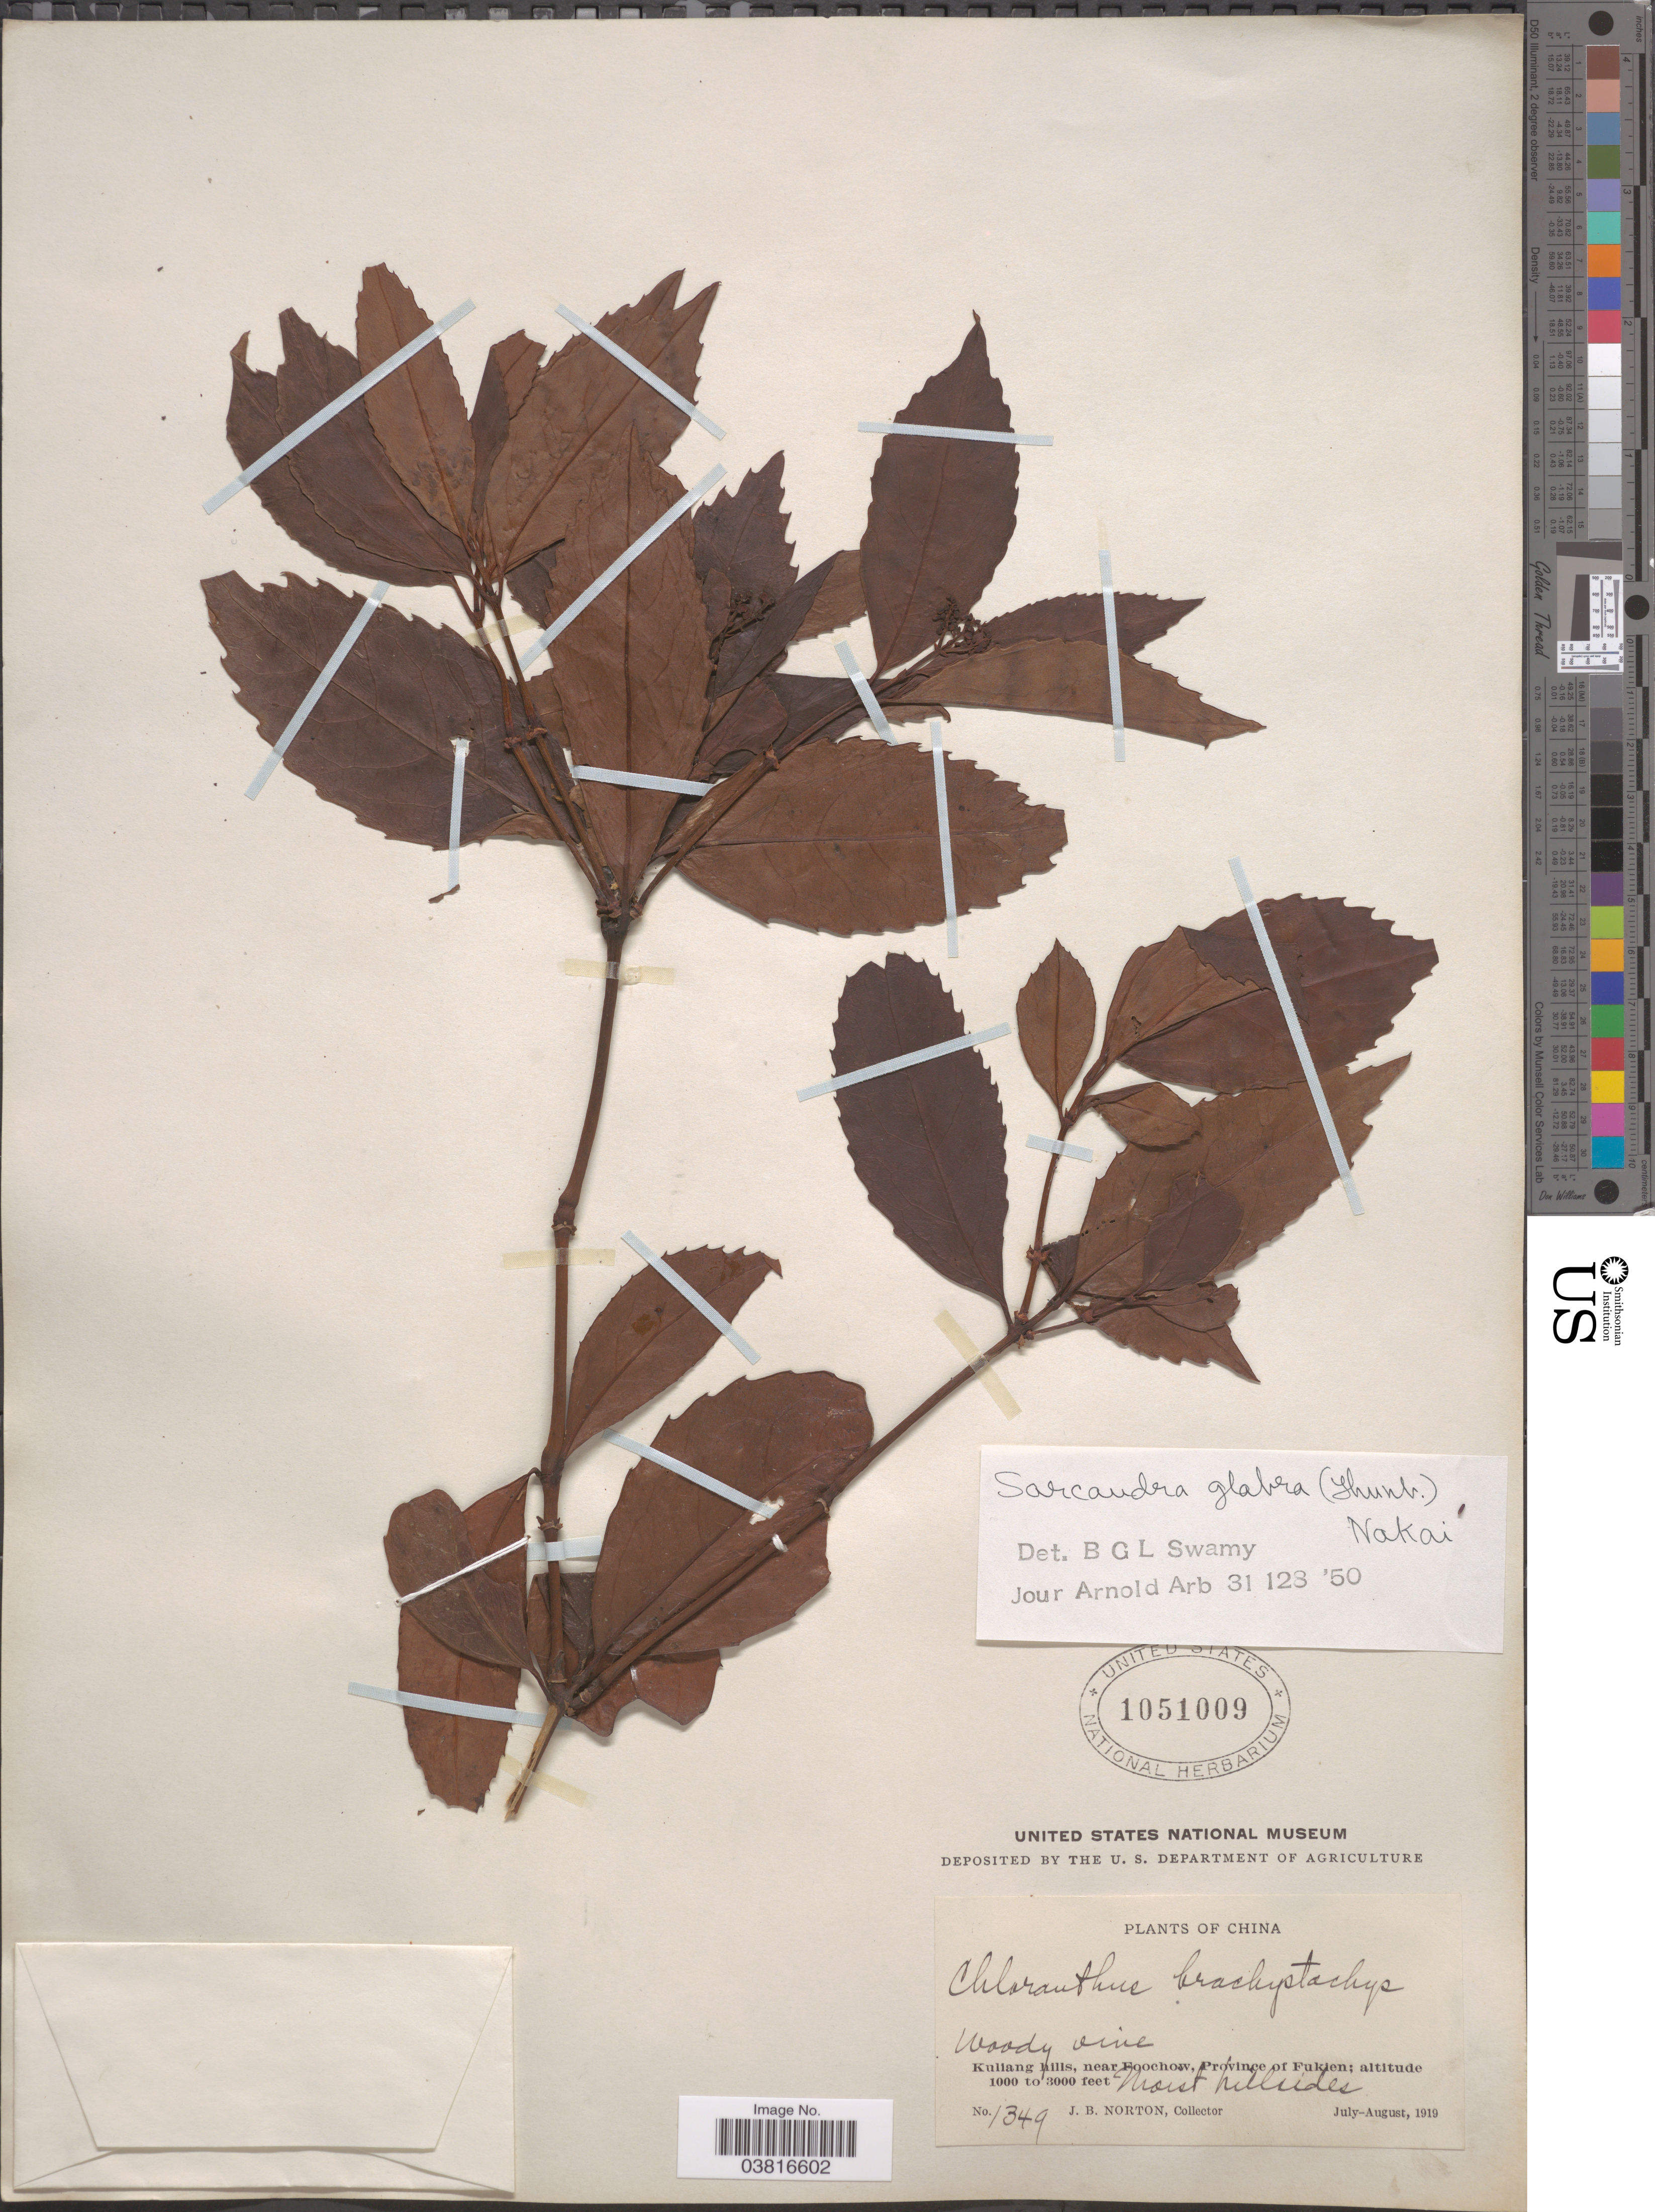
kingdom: Plantae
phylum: Tracheophyta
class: Magnoliopsida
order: Chloranthales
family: Chloranthaceae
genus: Sarcandra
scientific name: Sarcandra glabra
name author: (Thunb.) Nakai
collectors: J. B. Norton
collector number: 1349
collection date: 1919-07/1919-08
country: China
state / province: Fujian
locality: Kuliang hills, near Foochow, Province of Fukien.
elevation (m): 305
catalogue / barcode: US 1051009